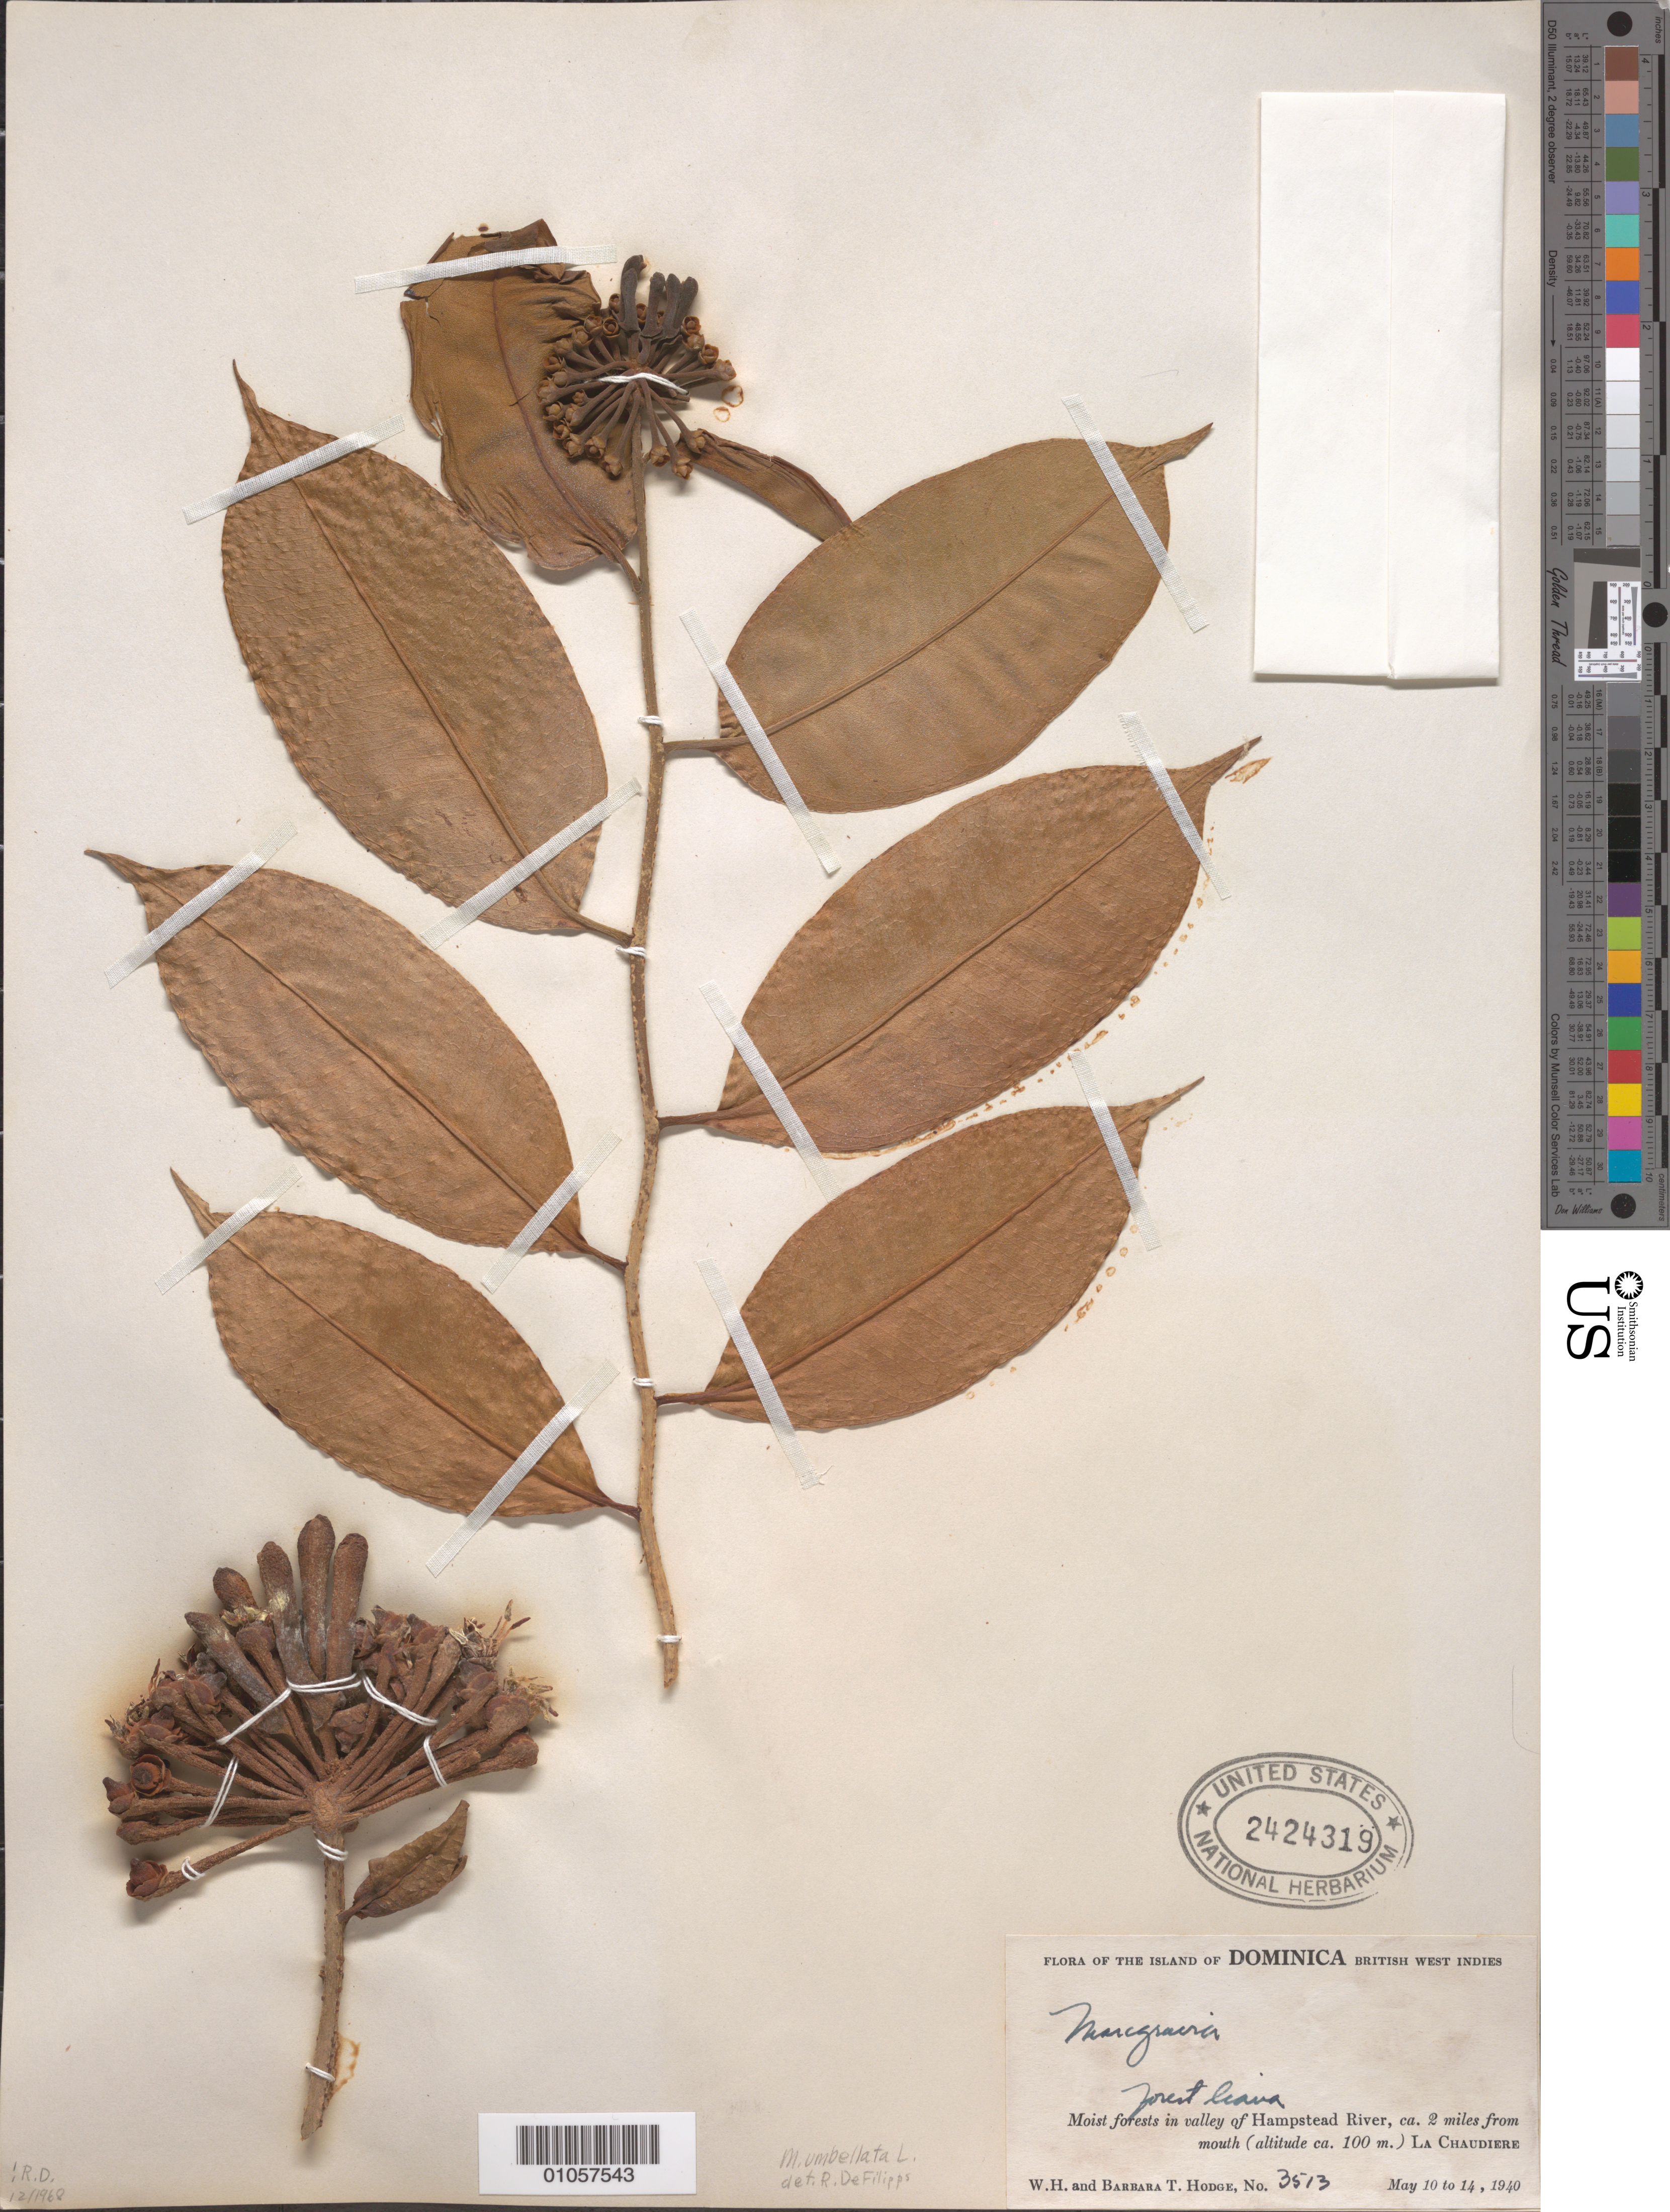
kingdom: Plantae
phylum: Tracheophyta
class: Magnoliopsida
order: Ericales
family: Marcgraviaceae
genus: Marcgravia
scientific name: Marcgravia umbellata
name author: L.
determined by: DeFilipps, R. A.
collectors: W. Hodge & B. Hodge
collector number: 3513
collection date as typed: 10 May 1940 to 14 May 1940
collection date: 1940-05-10/1940-05-14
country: Dominica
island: Dominica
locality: Hampstead River valley, about 2 miles from mouth; La Chaudiere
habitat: Moist forests in valley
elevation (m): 100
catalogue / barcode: US 2424319